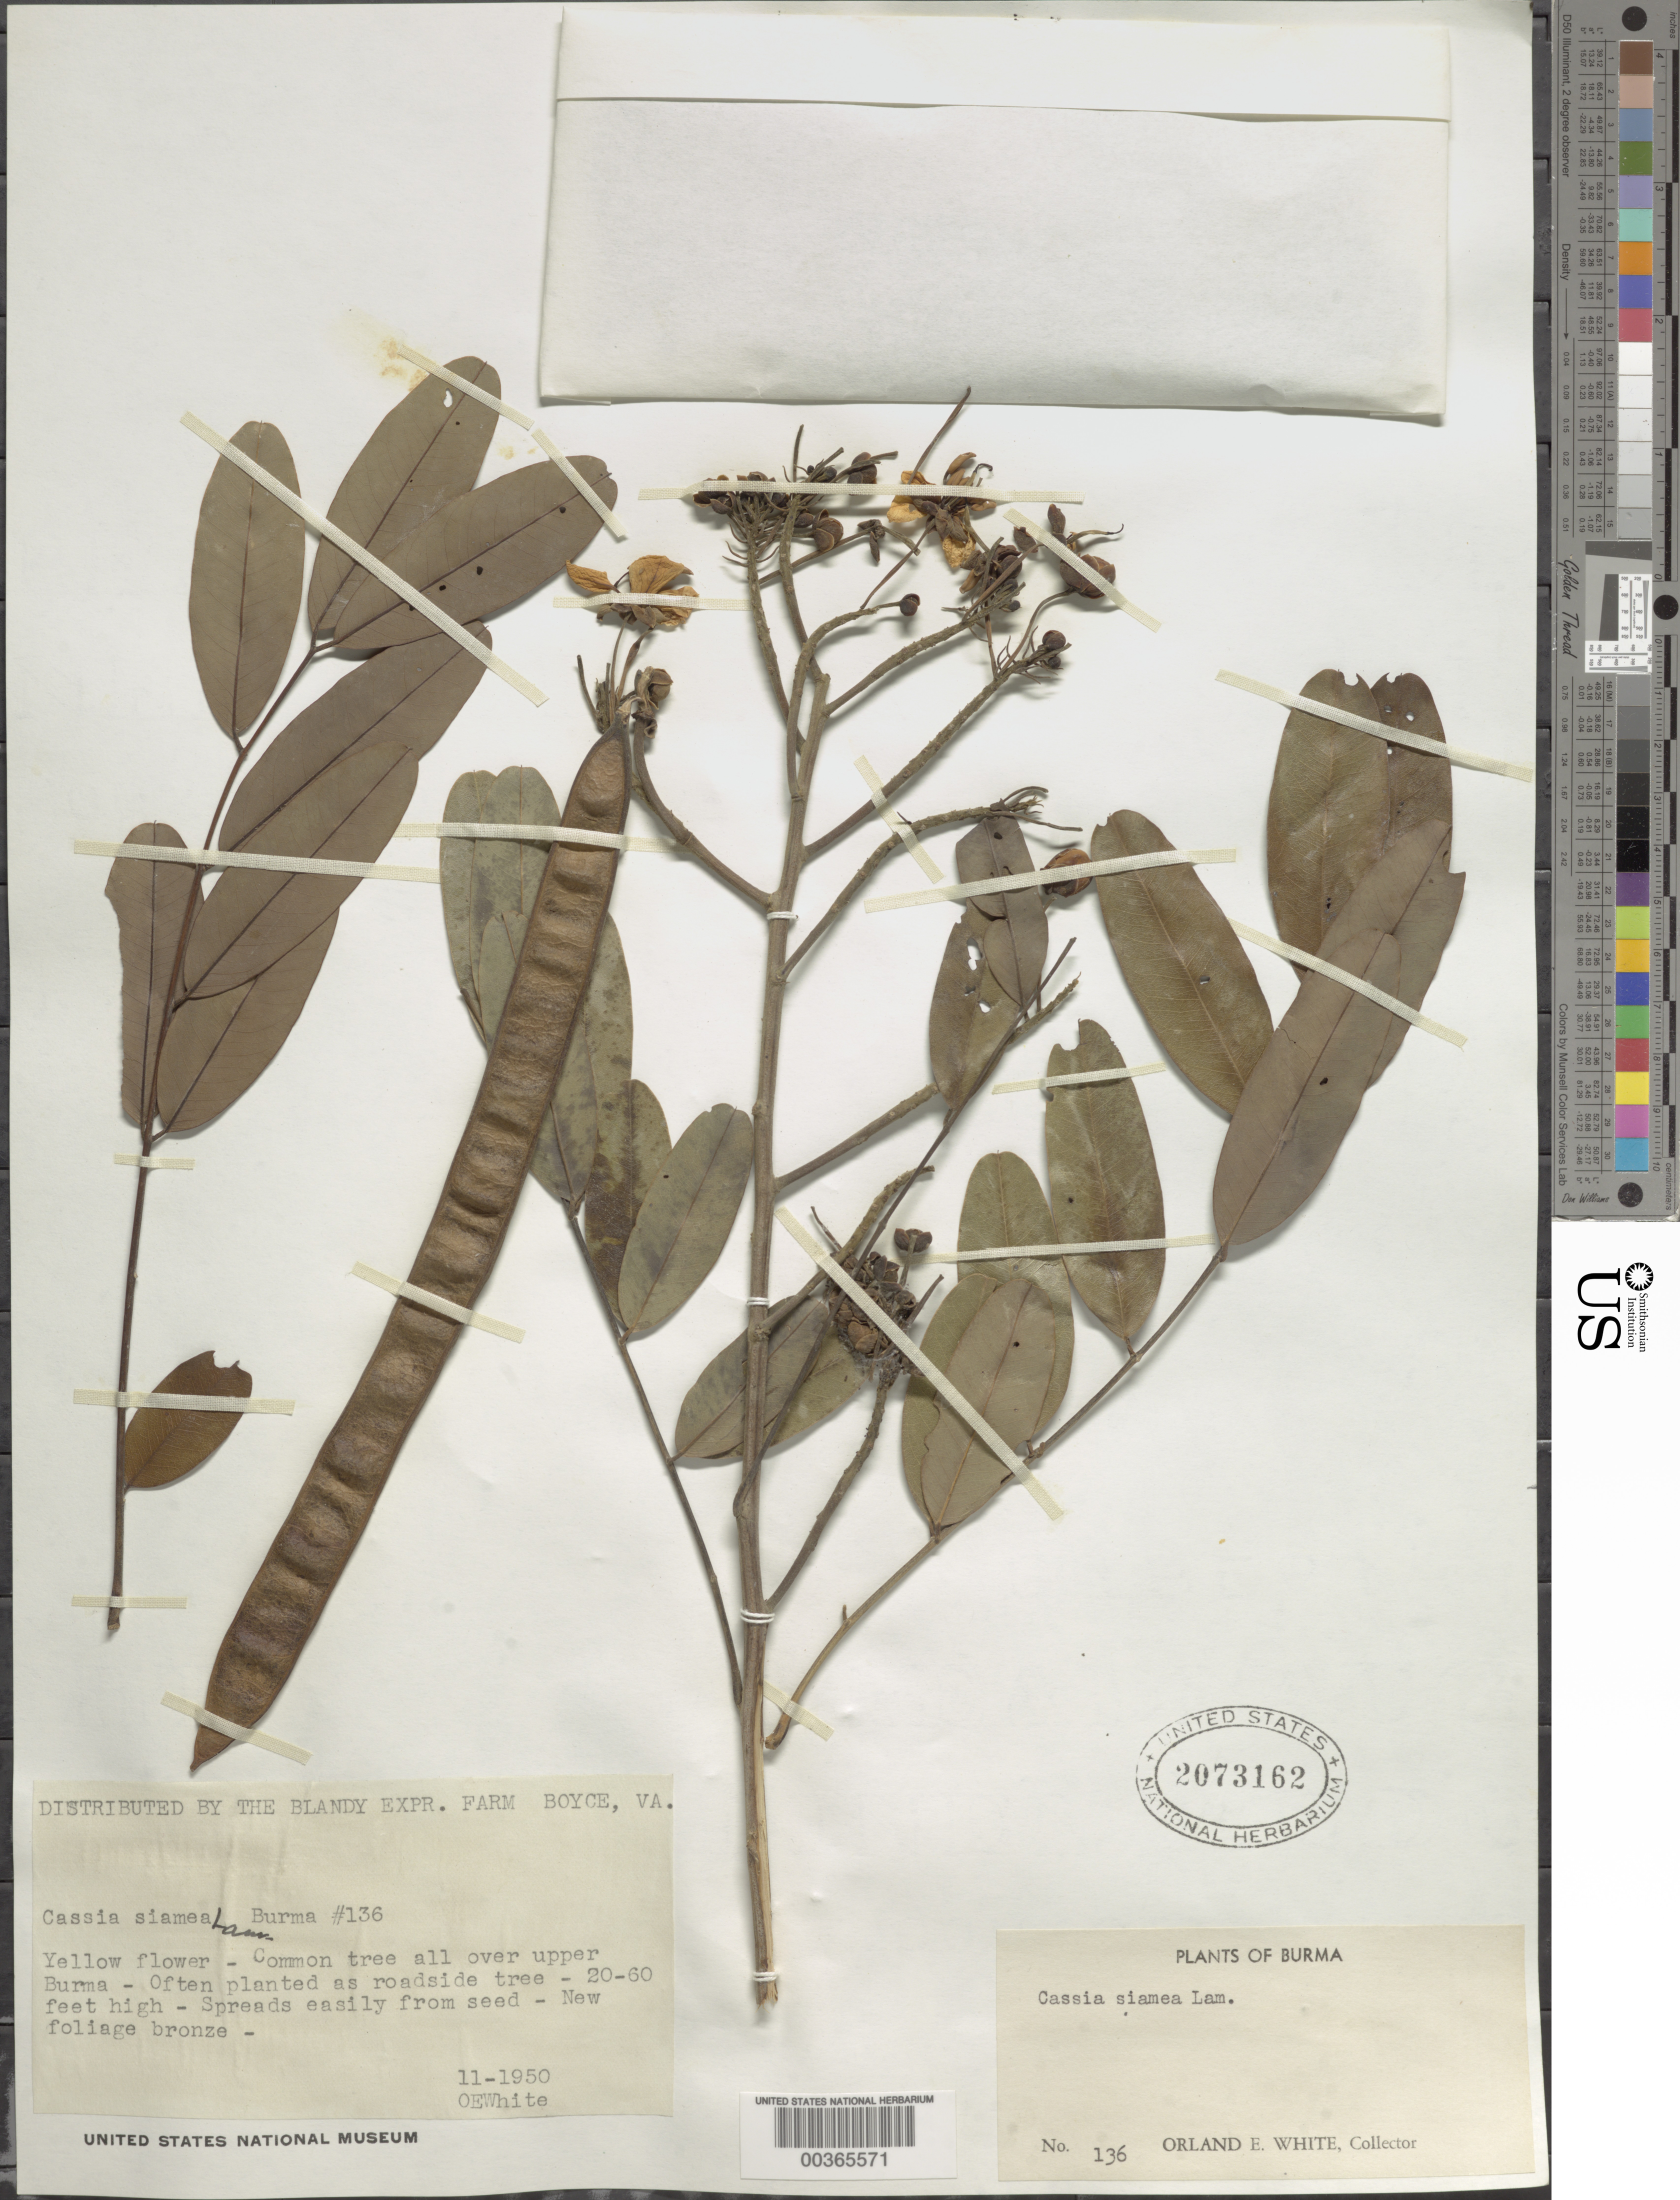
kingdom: Plantae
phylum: Tracheophyta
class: Magnoliopsida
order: Fabales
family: Fabaceae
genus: Senna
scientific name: Senna siamea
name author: (Lam.) H.S. Irwin & Barneby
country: Myanmar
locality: Upper Burma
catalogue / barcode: US 2073162